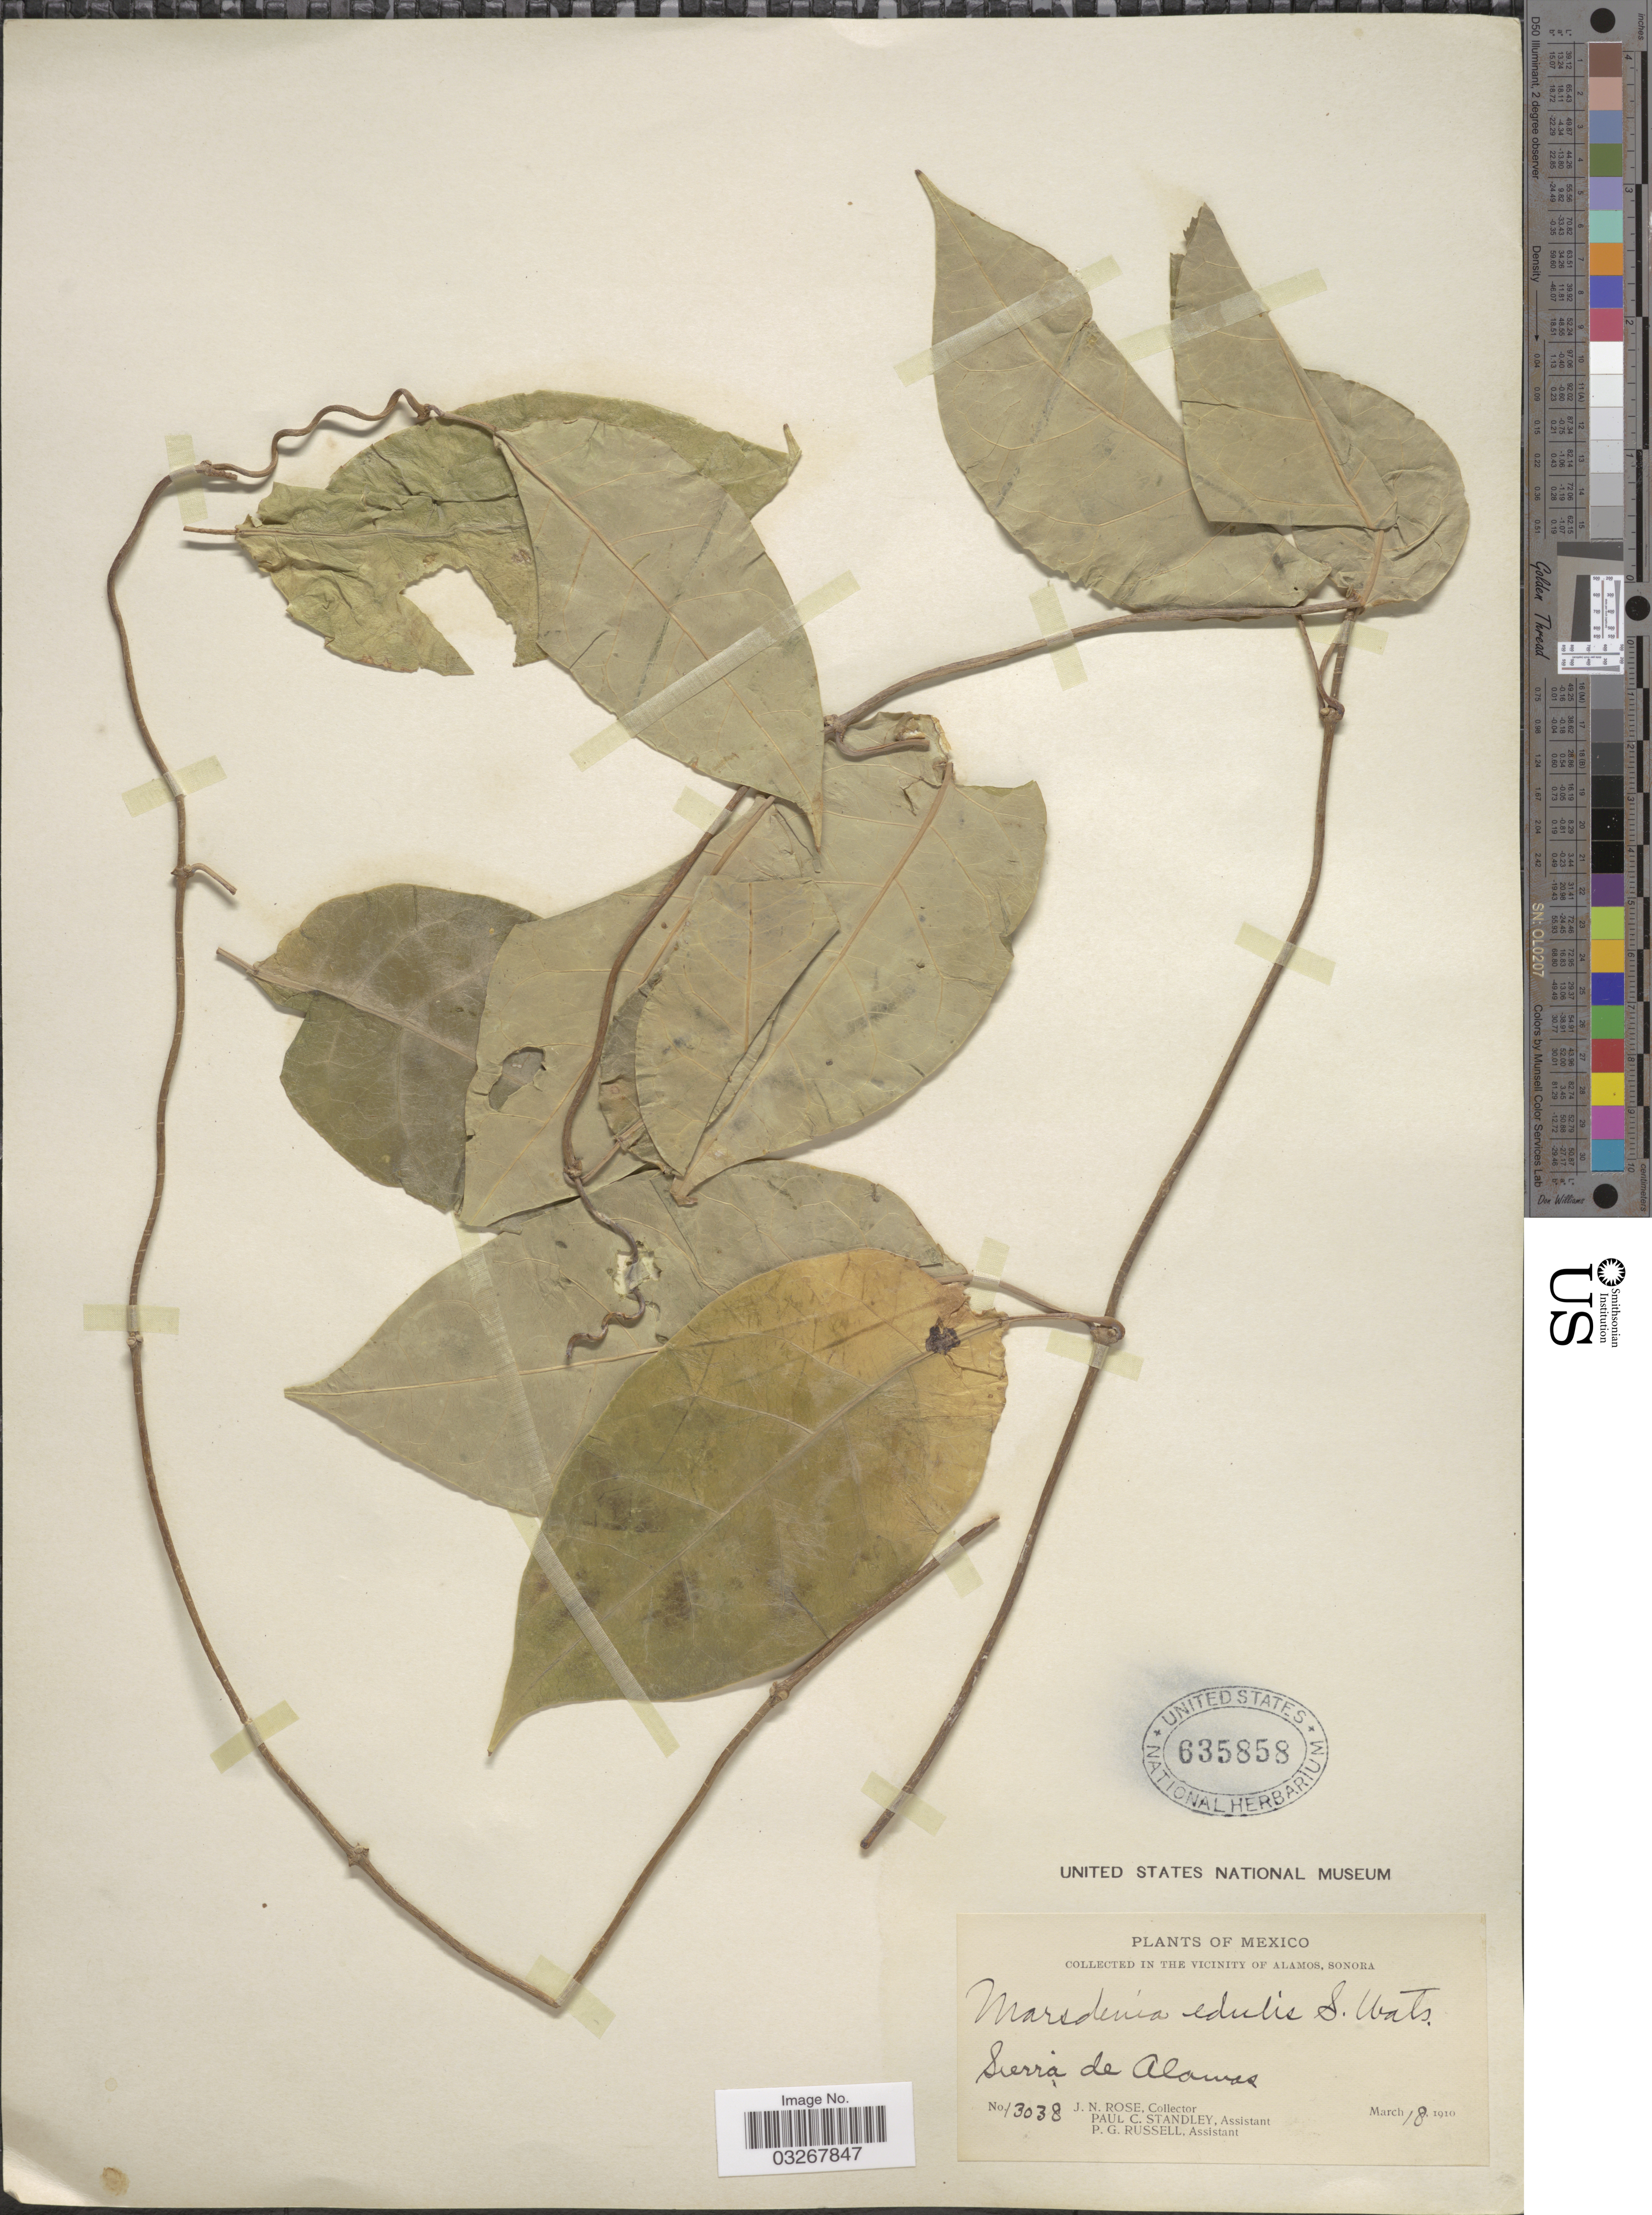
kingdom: Plantae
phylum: Tracheophyta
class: Magnoliopsida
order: Gentianales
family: Apocynaceae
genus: Marsdenia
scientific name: Marsdenia edulis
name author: S. Watson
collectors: J. N. Rose, P. C. Standley & P. G. Russell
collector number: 13038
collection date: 1910-03-18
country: Mexico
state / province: Sonora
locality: Vicinity of Alamos. Sierra de Alamos.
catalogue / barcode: US 635858